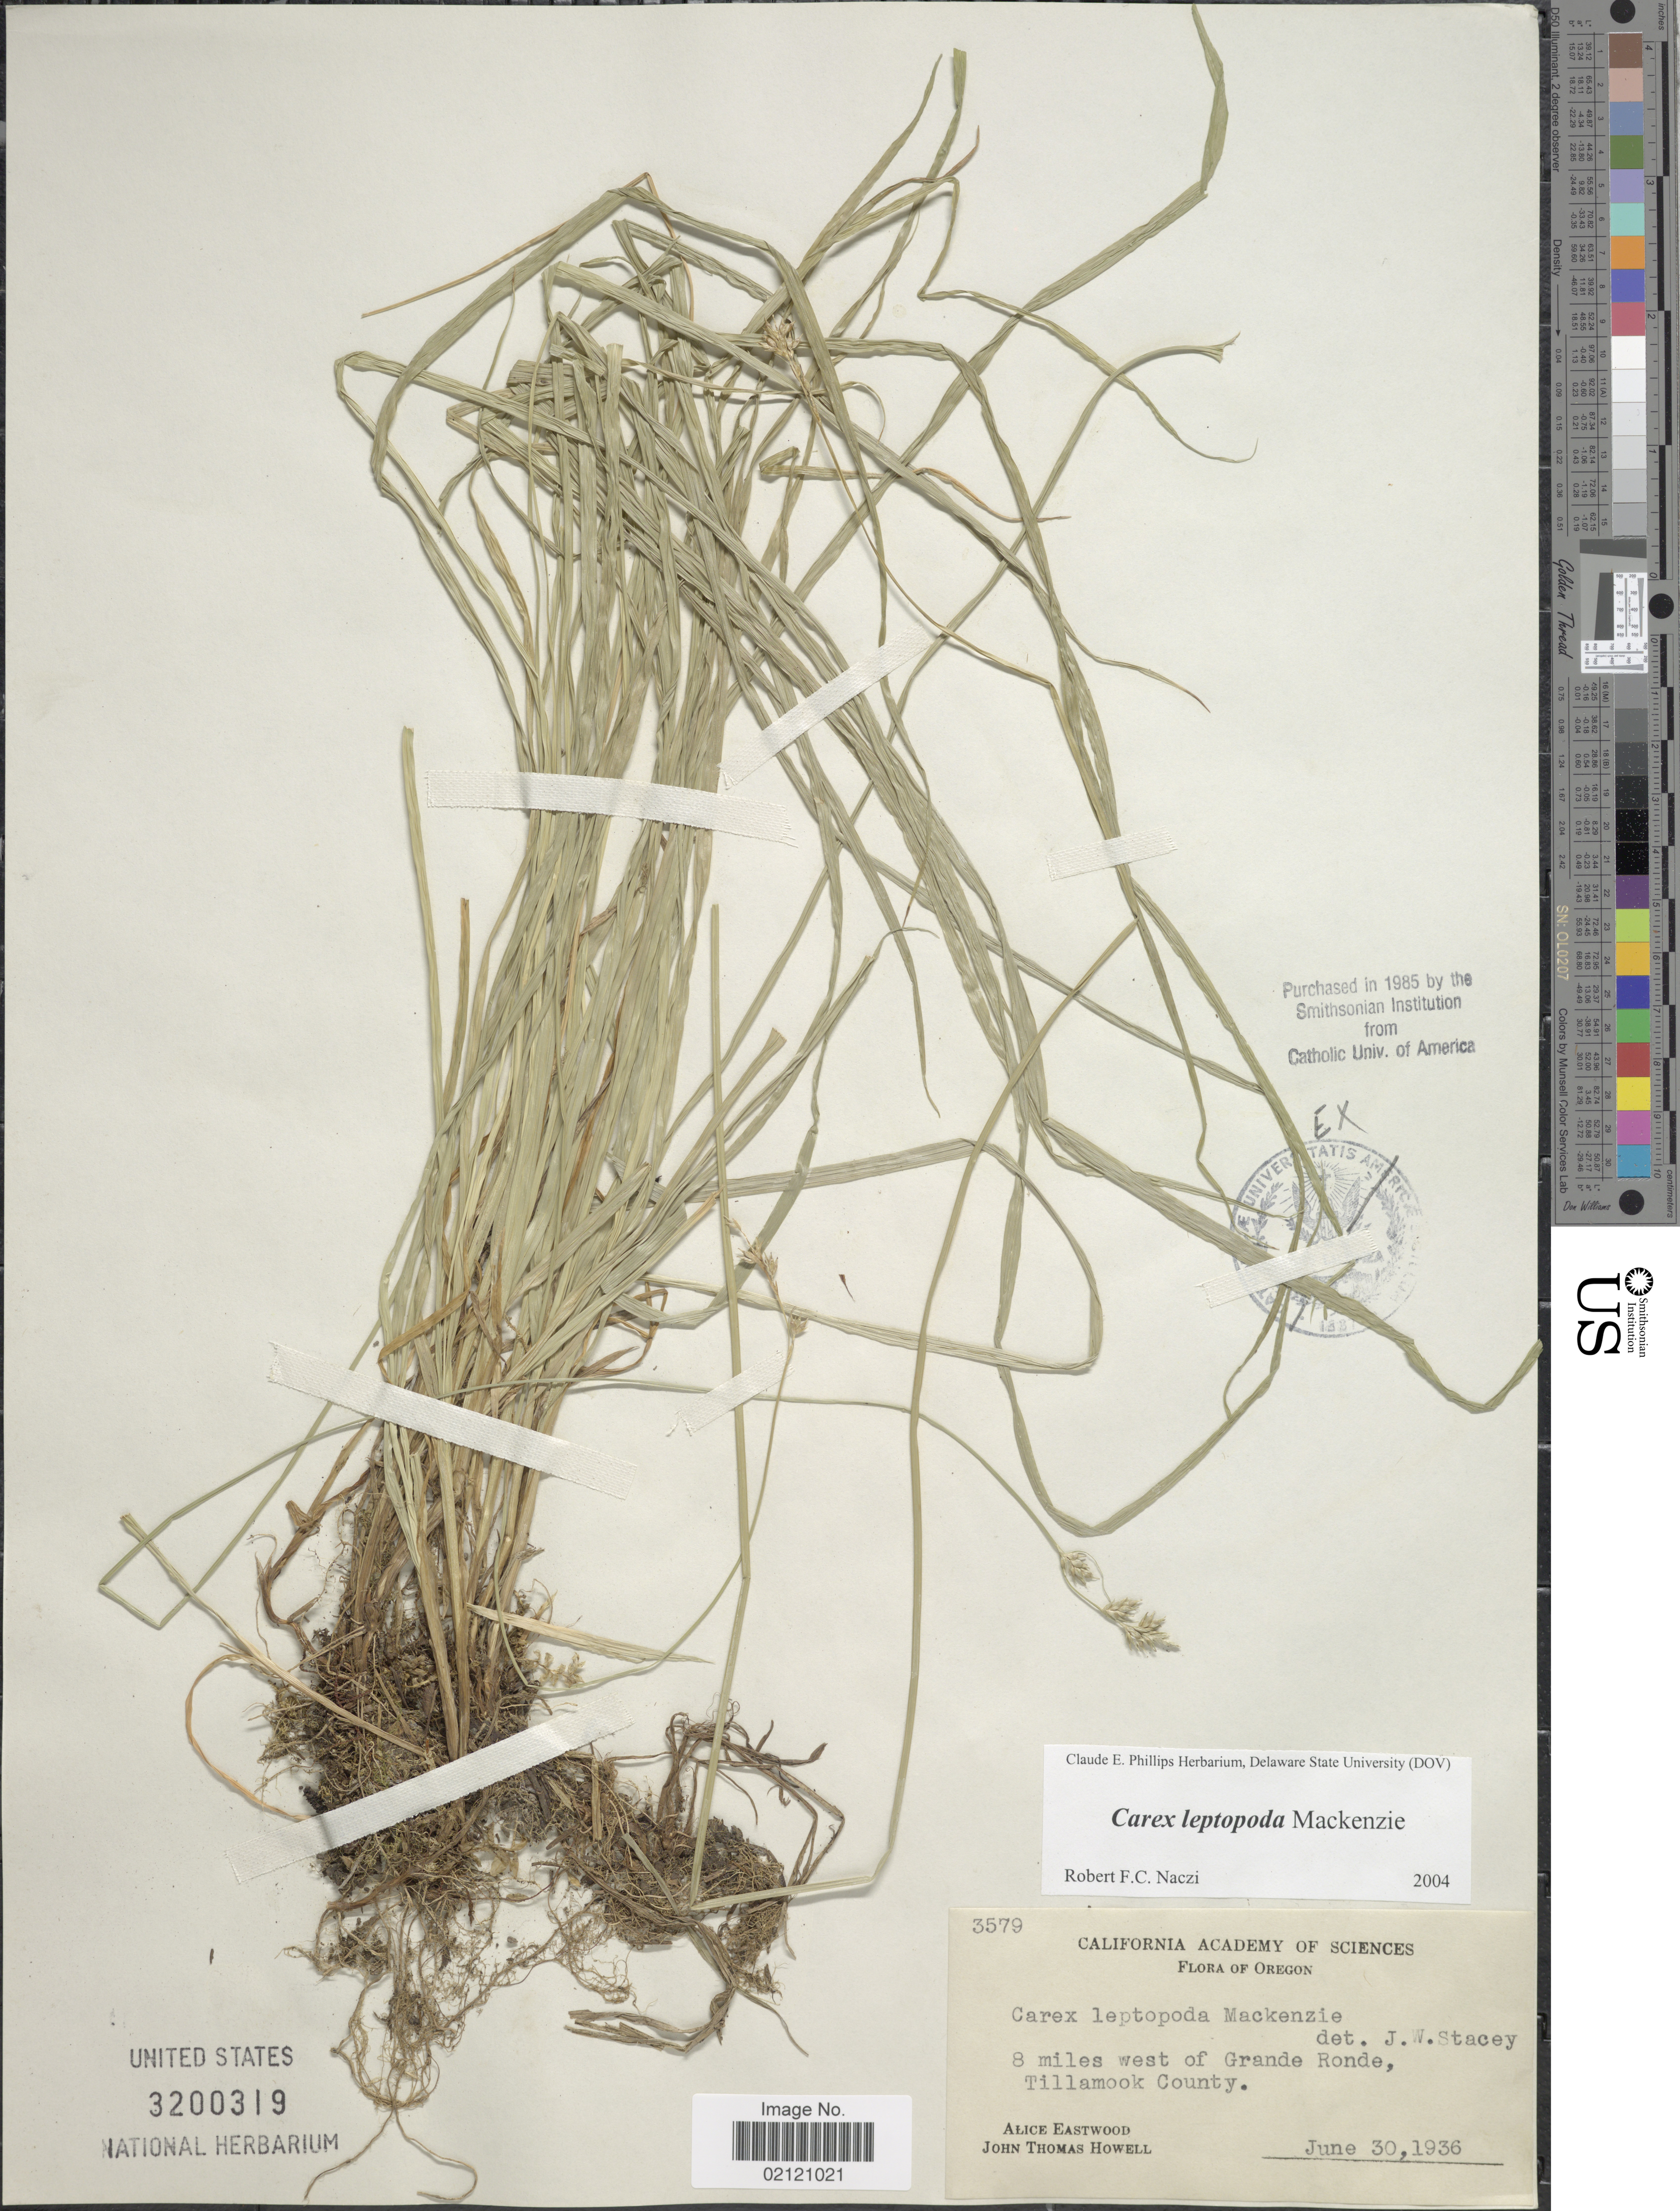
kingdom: Plantae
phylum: Tracheophyta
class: Liliopsida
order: Poales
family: Cyperaceae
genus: Carex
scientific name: Carex leptopoda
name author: Mack.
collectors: A. Eastwood & J. T. Howell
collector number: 3579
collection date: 1936-06-30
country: United States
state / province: Oregon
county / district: Tillamook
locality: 8 miles west of Grande Ronde, Tillamook County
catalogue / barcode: US 3200319